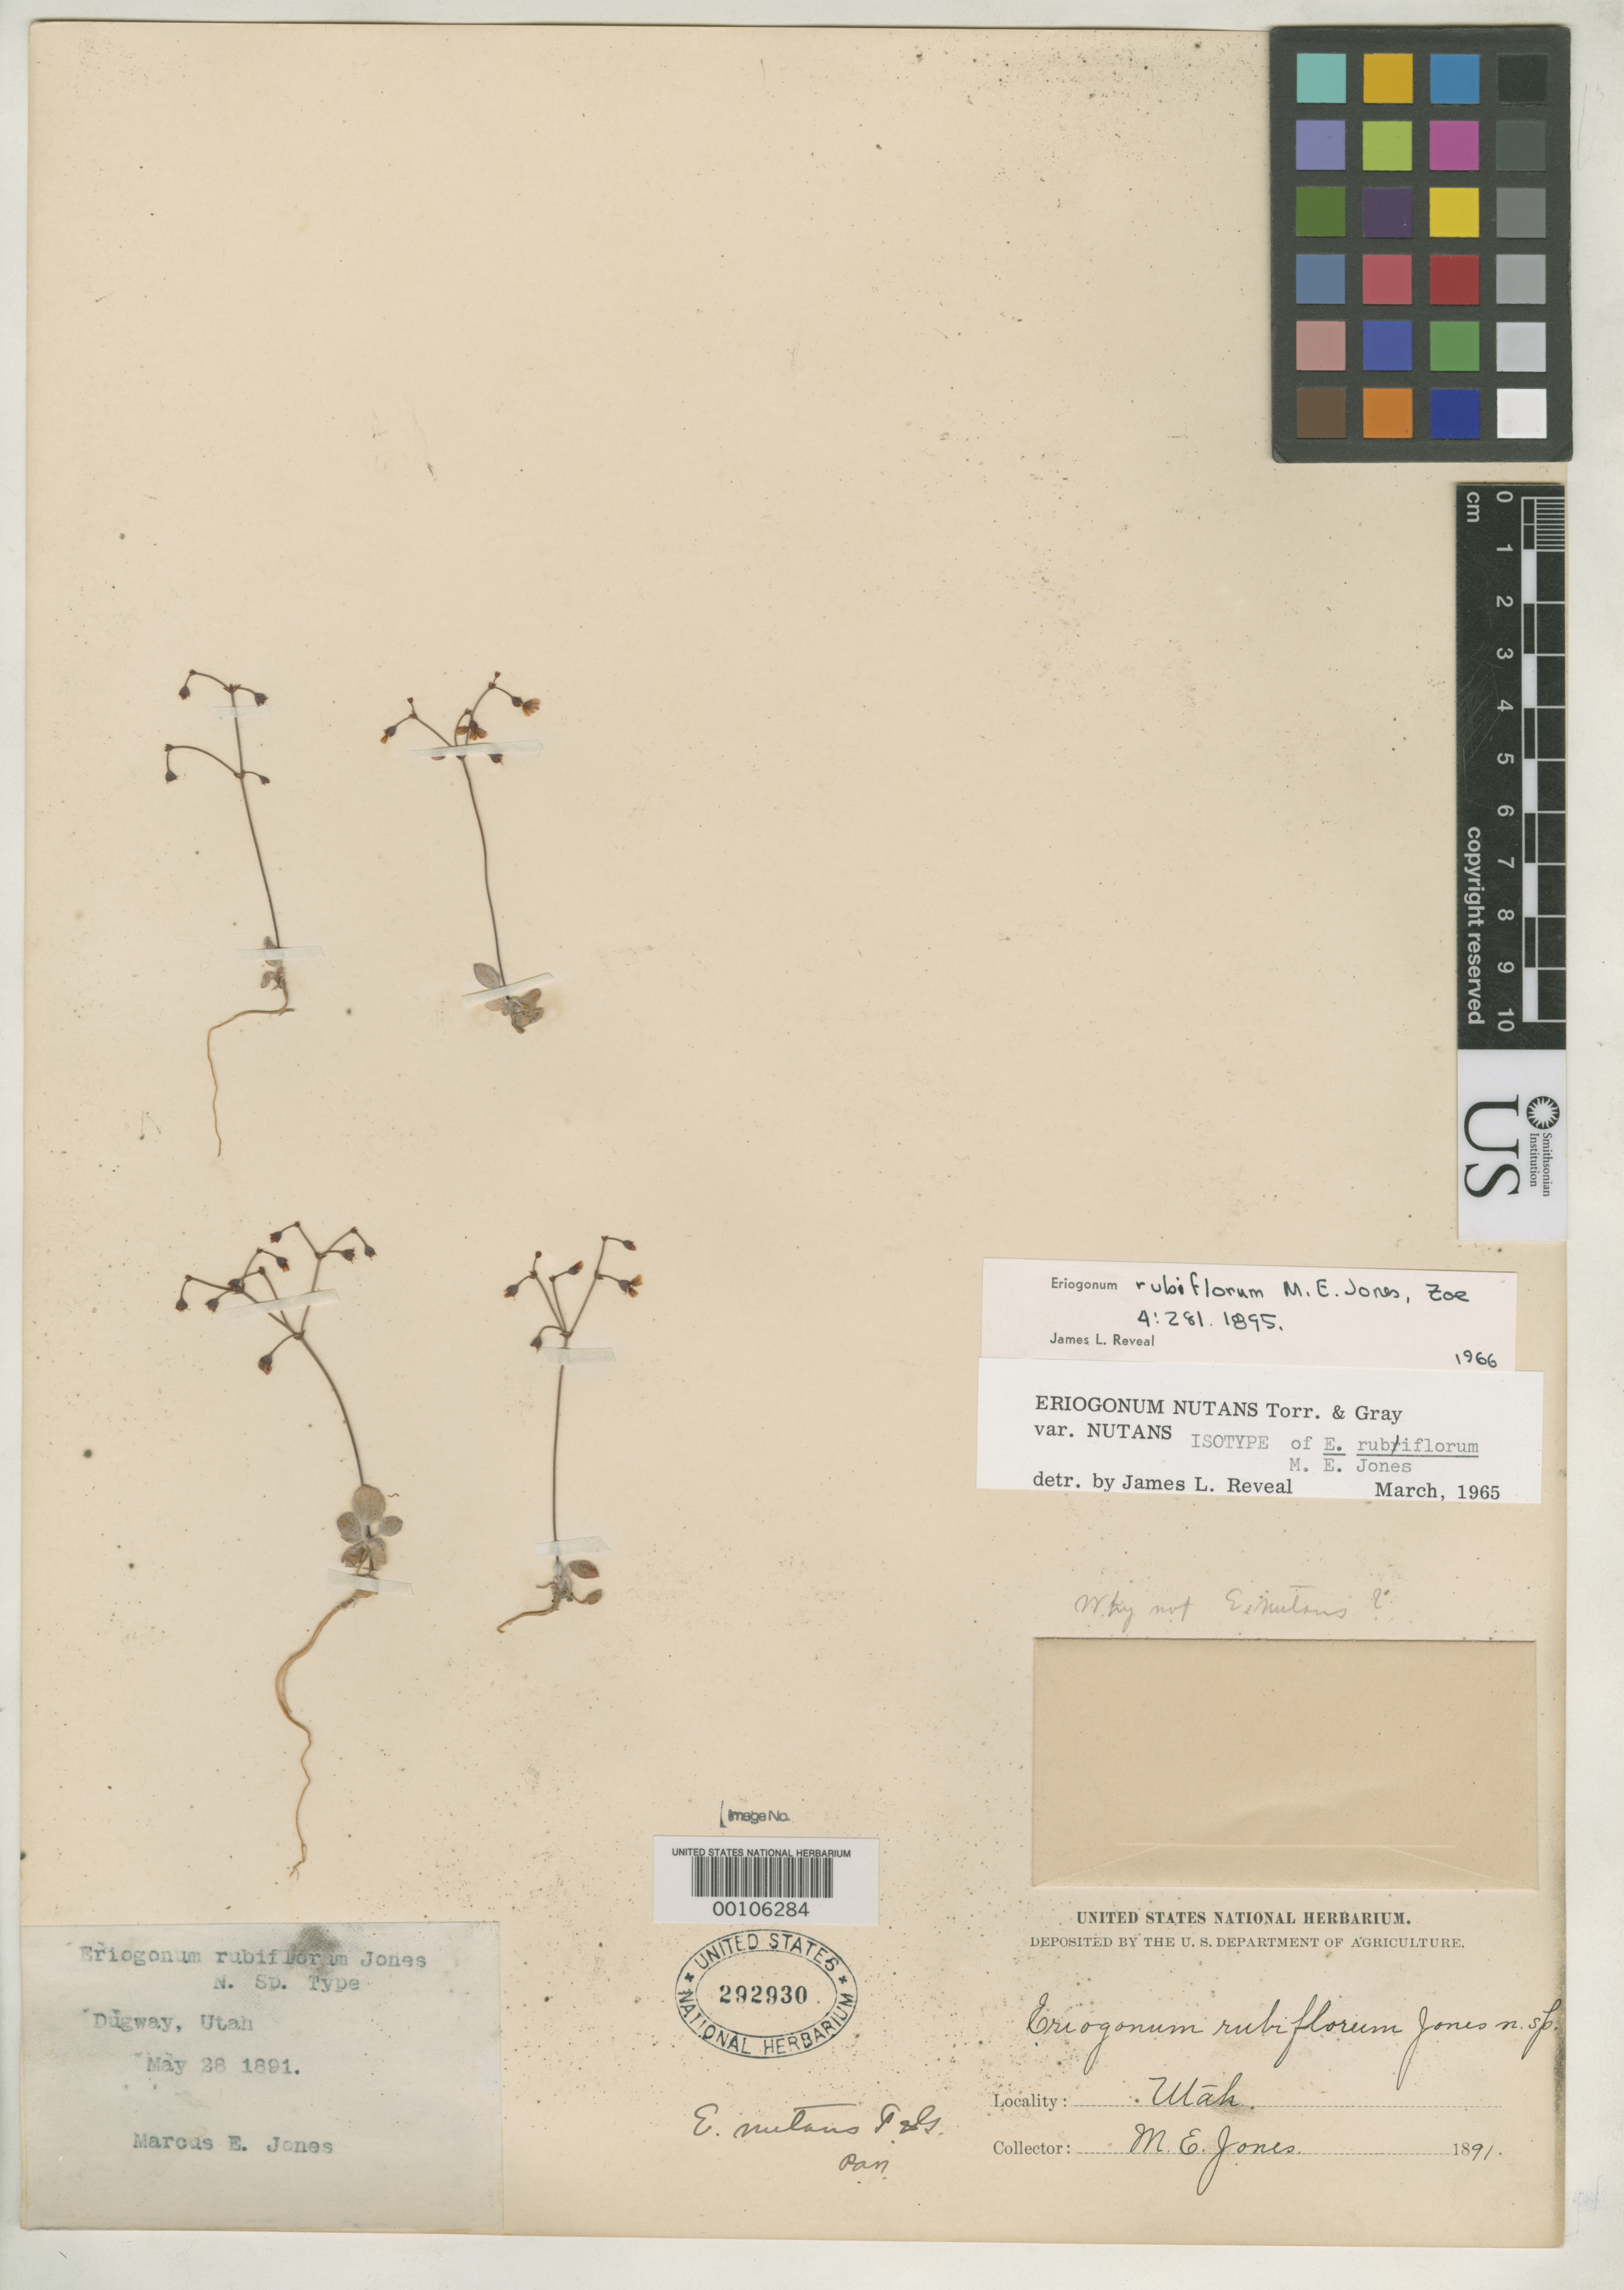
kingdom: Plantae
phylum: Tracheophyta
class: Magnoliopsida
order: Caryophyllales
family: Polygonaceae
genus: Eriogonum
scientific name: Eriogonum rubiflorum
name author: M.E. Jones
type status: Isotype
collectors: M. E. Jones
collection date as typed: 28 May 1891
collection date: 1891-05-28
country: United States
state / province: Utah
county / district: Juab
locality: Dugway.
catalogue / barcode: US 292930